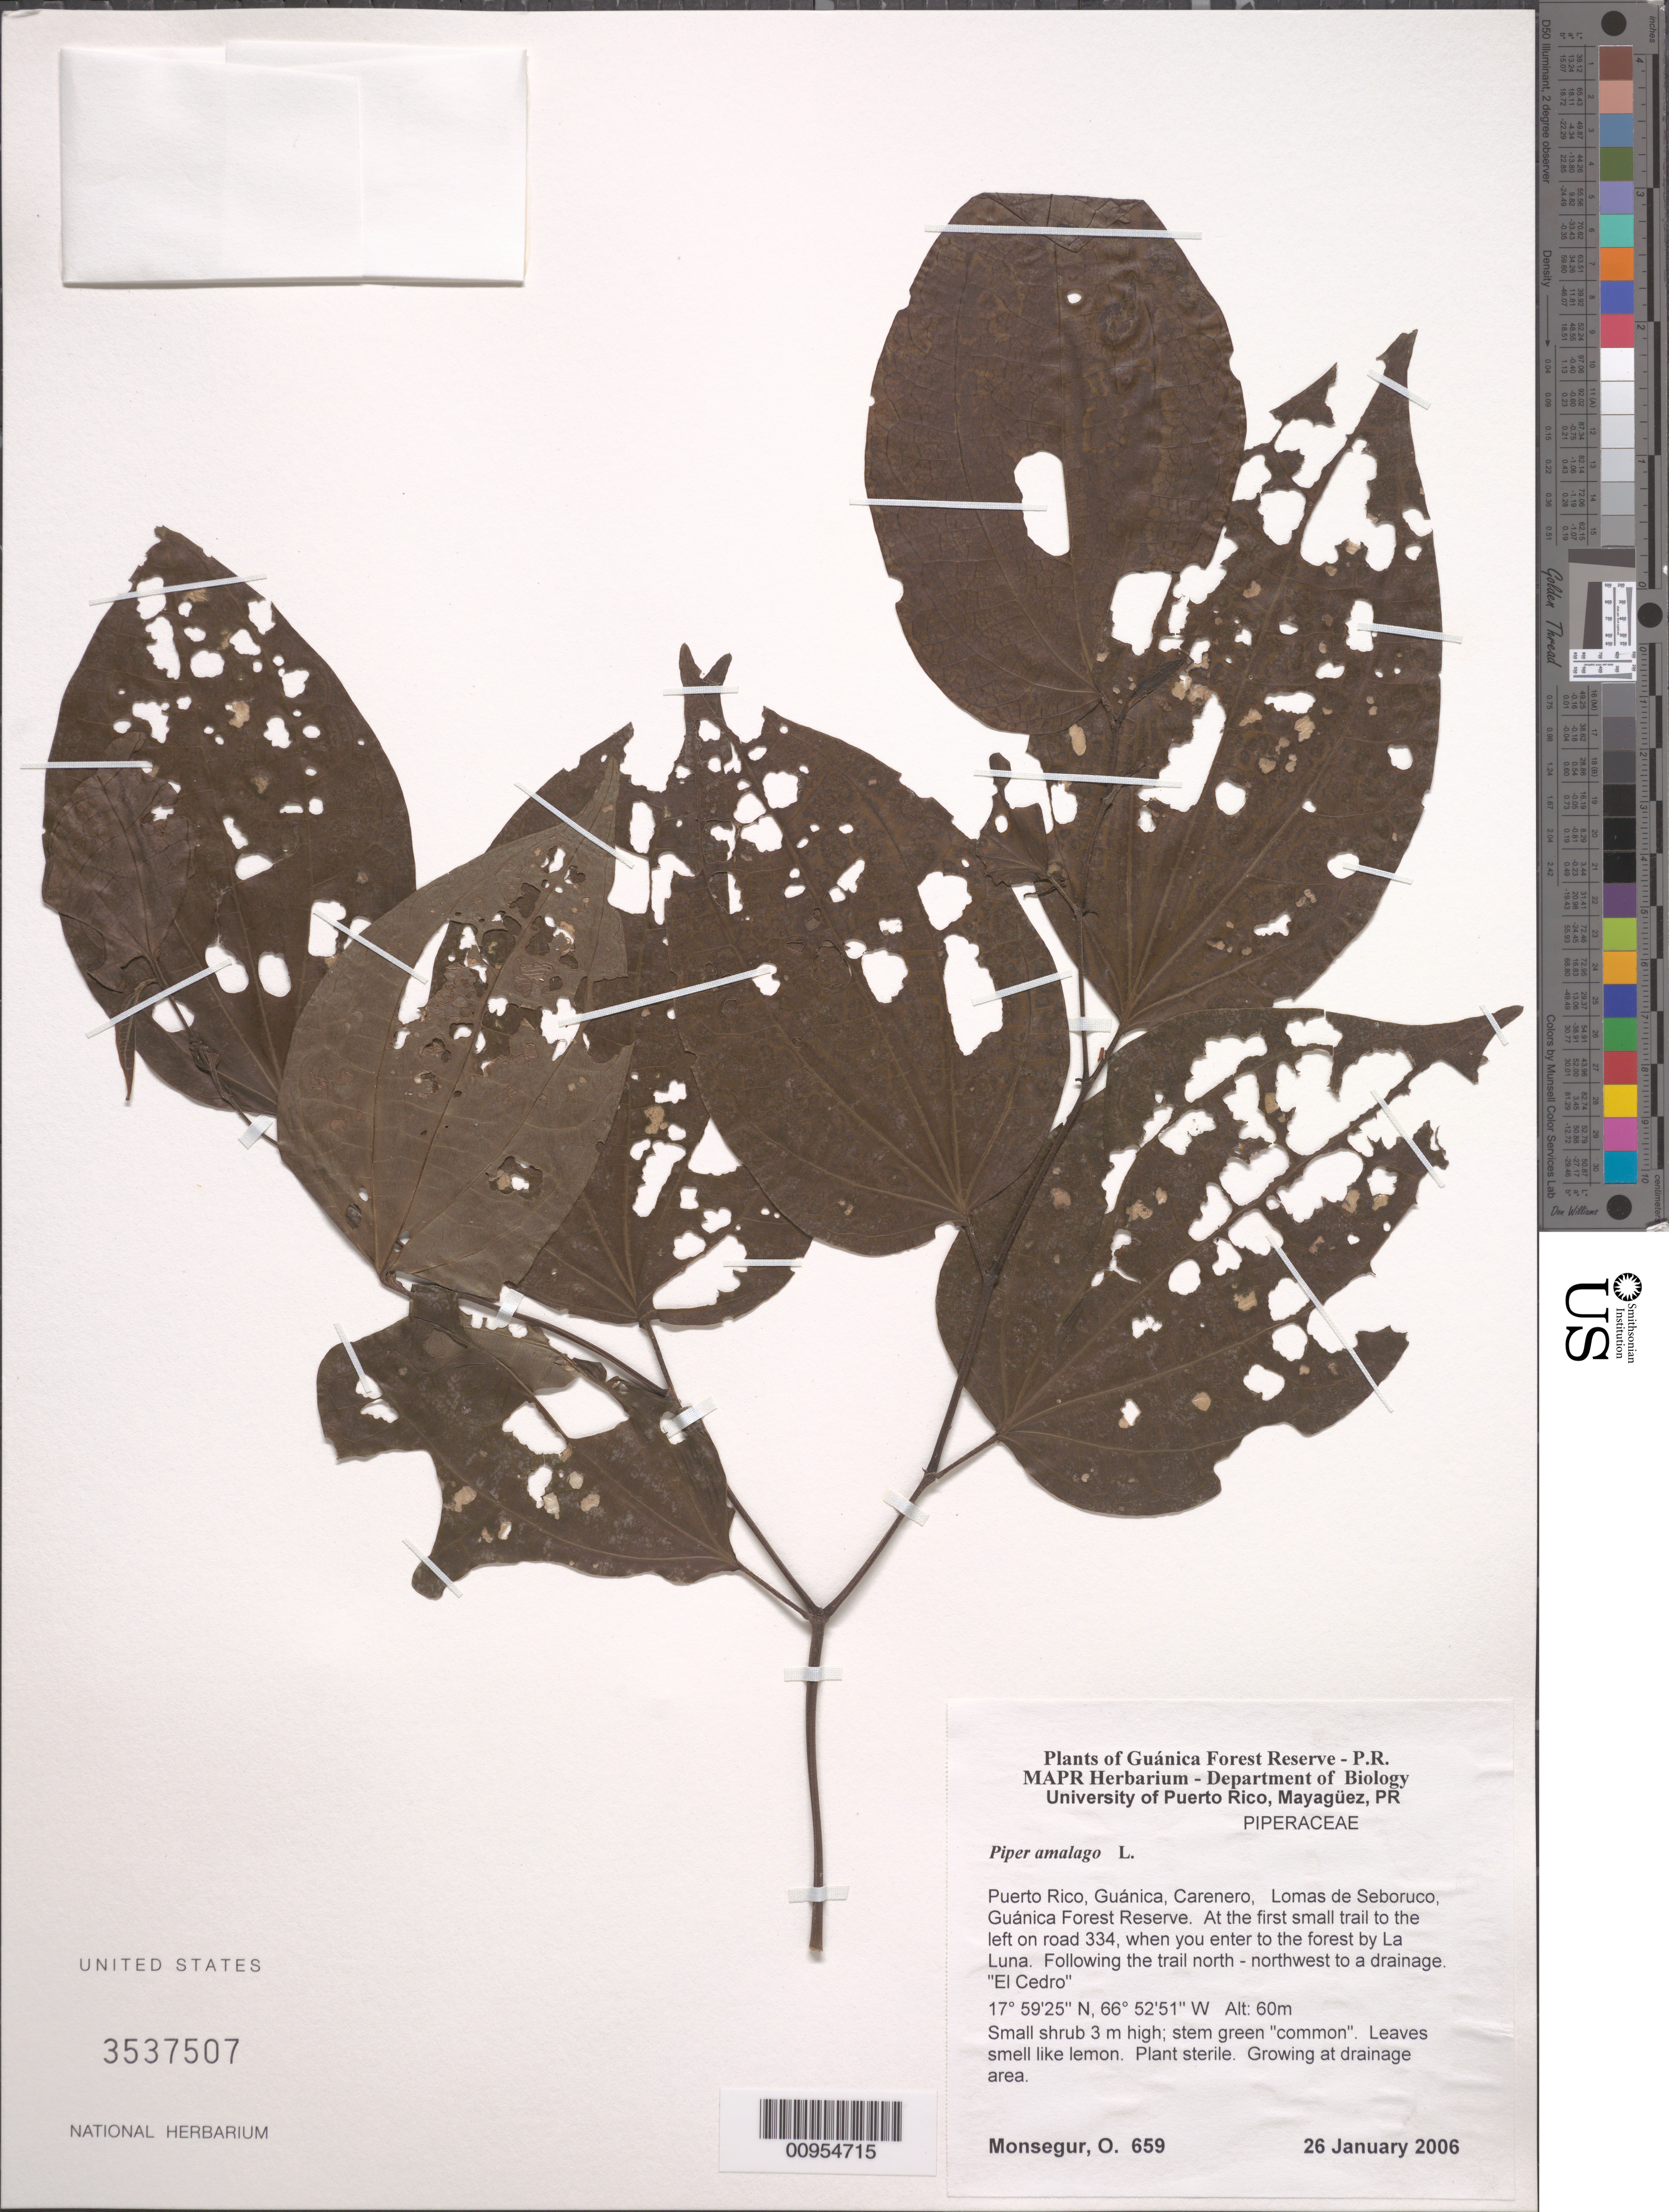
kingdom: Plantae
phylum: Tracheophyta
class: Magnoliopsida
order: Piperales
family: Piperaceae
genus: Piper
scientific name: Piper amalago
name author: L.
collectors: O. Monsegur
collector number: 659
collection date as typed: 26 Jan 2006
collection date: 2006-01-26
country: Puerto Rico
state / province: Guánica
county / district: Carenero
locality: Guánica Forest Reserve. Lomas de Seboruco, from road 334, taking Ojo de Agua Trail to the south.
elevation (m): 60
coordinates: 17.5925, 66.525144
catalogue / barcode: US 3537507